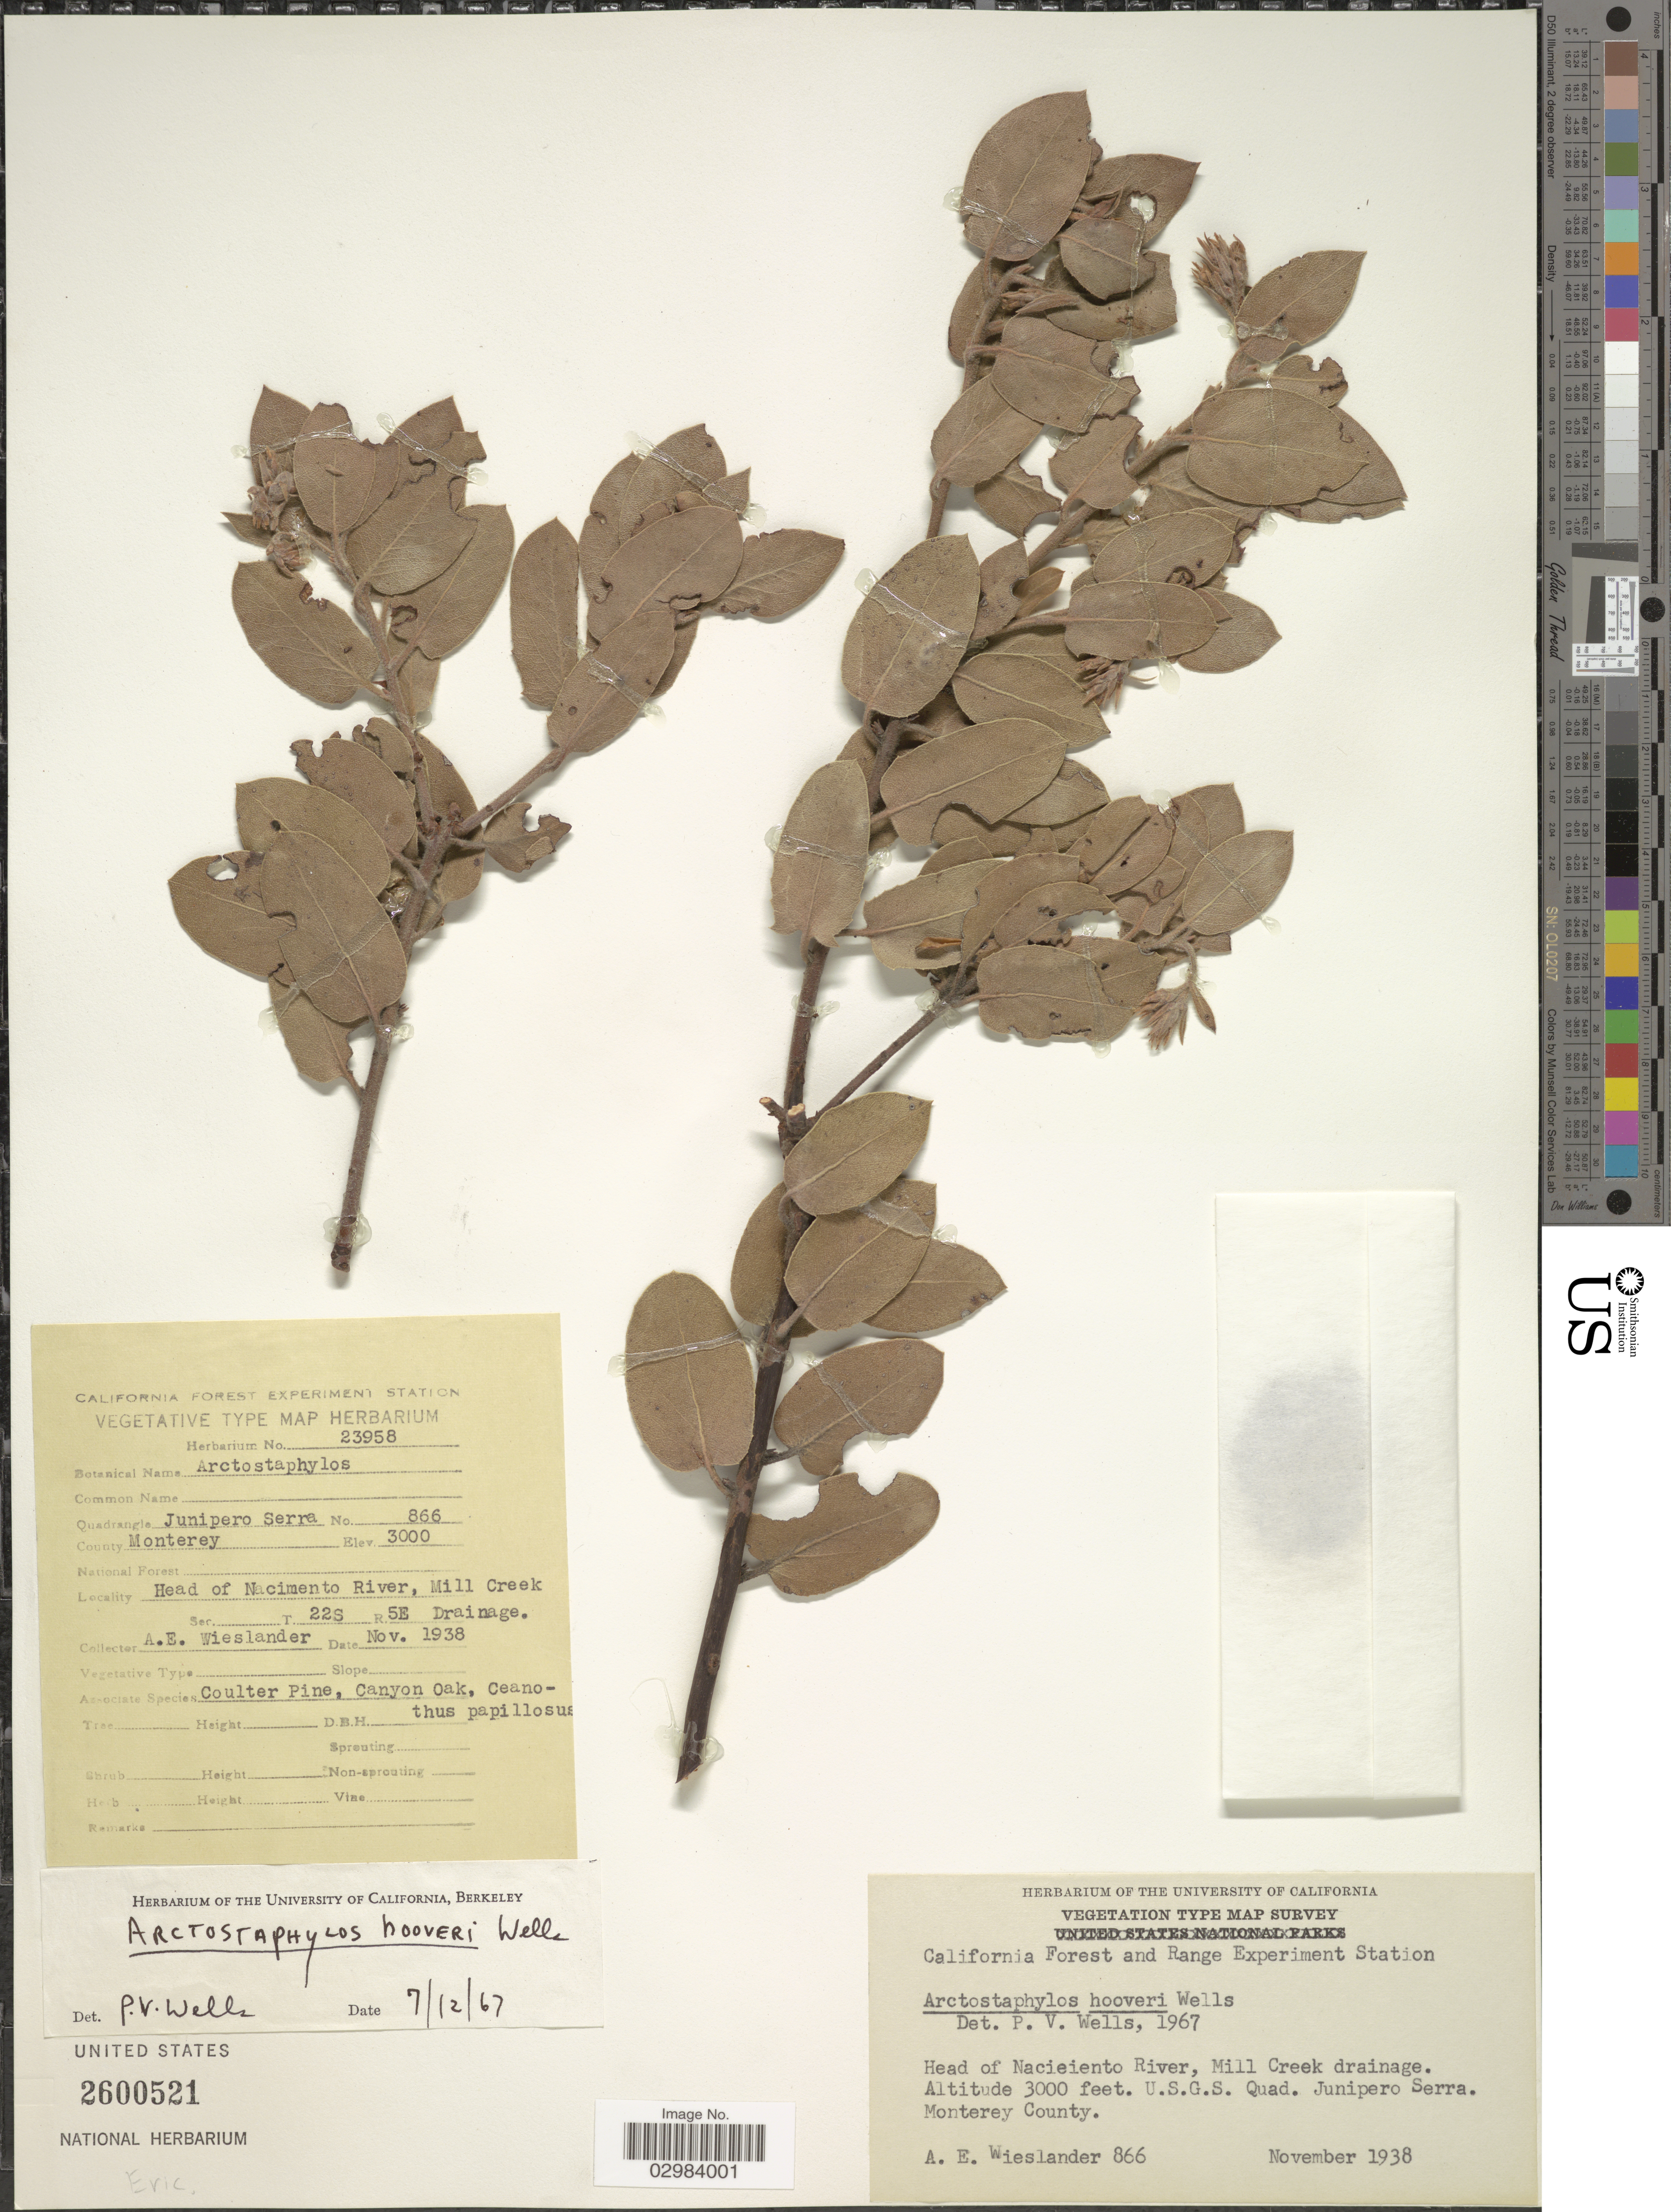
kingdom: Plantae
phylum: Tracheophyta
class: Magnoliopsida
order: Ericales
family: Ericaceae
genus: Arctostaphylos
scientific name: Arctostaphylos hooveri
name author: P.V. Wells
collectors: A. E. Wieslander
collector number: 866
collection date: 1938-11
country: United States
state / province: California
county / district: Monterey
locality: County Monterey, Head of Nacimento River, Mill Creek drainage, T22S, R5E Drainage.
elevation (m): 914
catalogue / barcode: US 2600521